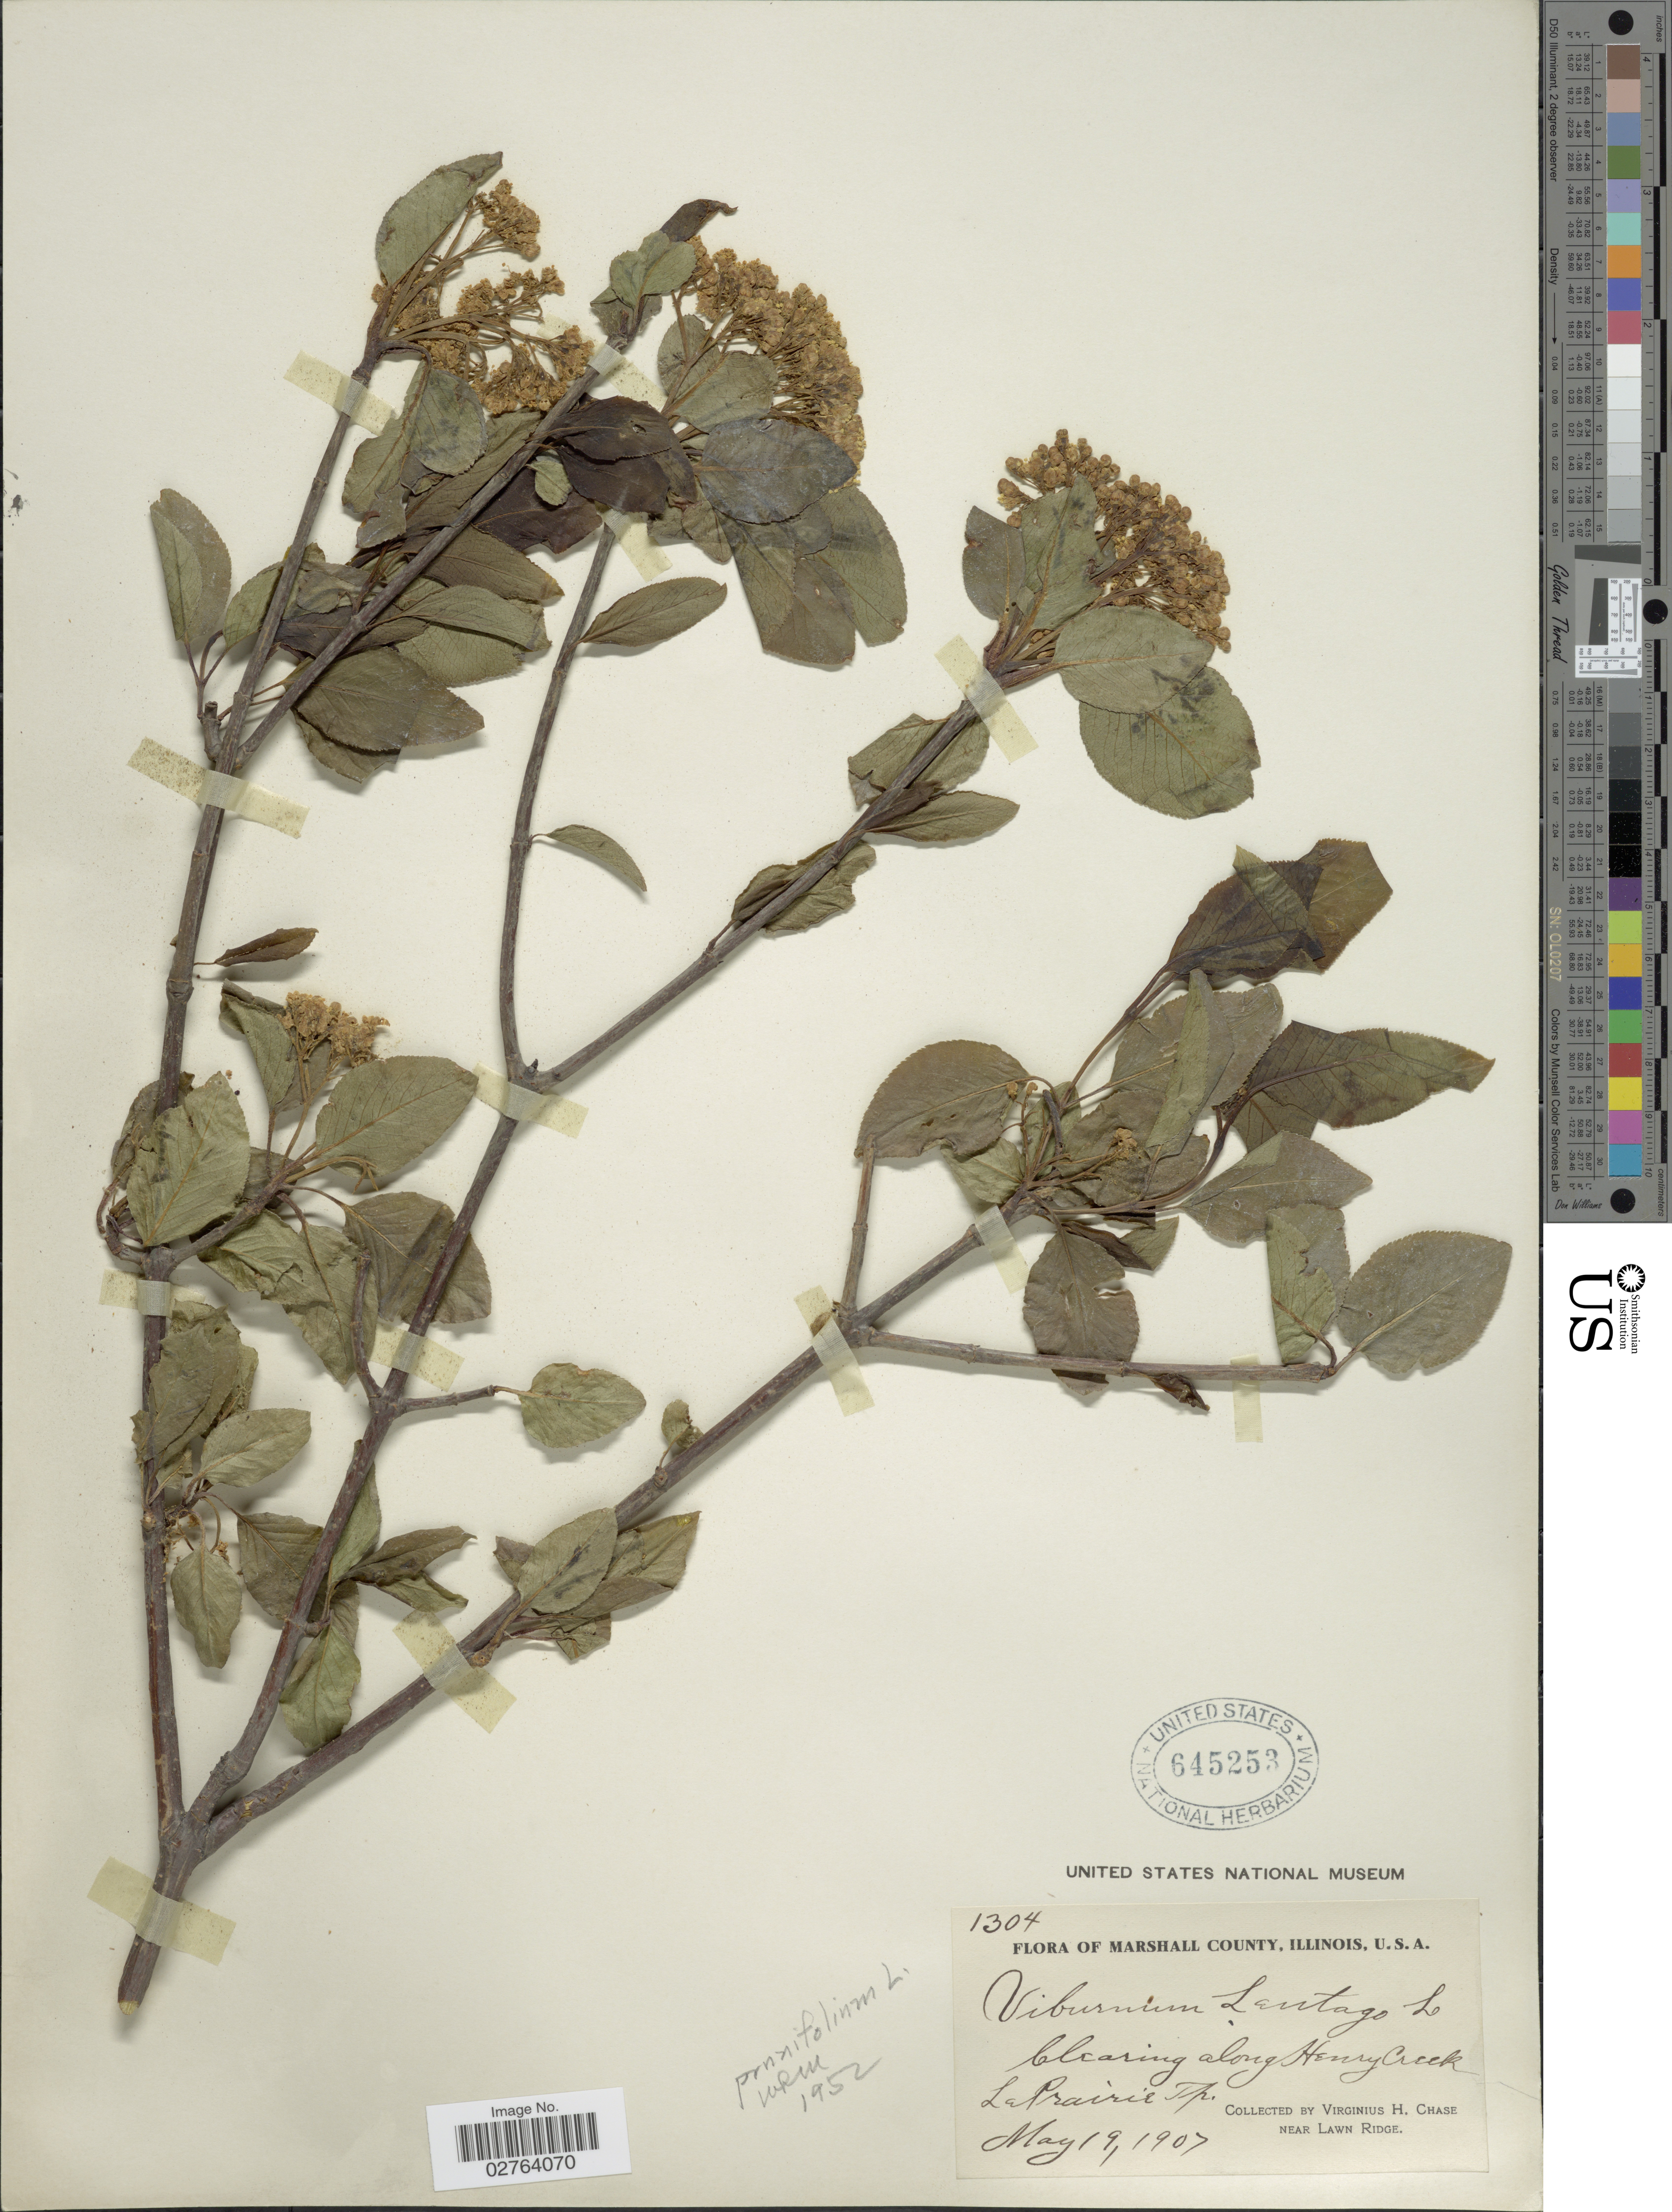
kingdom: Plantae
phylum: Tracheophyta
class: Magnoliopsida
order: Dipsacales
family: Viburnaceae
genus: Viburnum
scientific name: Viburnum prunifolium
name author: L.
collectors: V. H. Chase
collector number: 1304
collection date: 1907-05-19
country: United States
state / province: Illinois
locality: Marshall County. Clearing along Henry Creek. La Prairie Tp. Near Lawn Ridge.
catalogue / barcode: US 645253